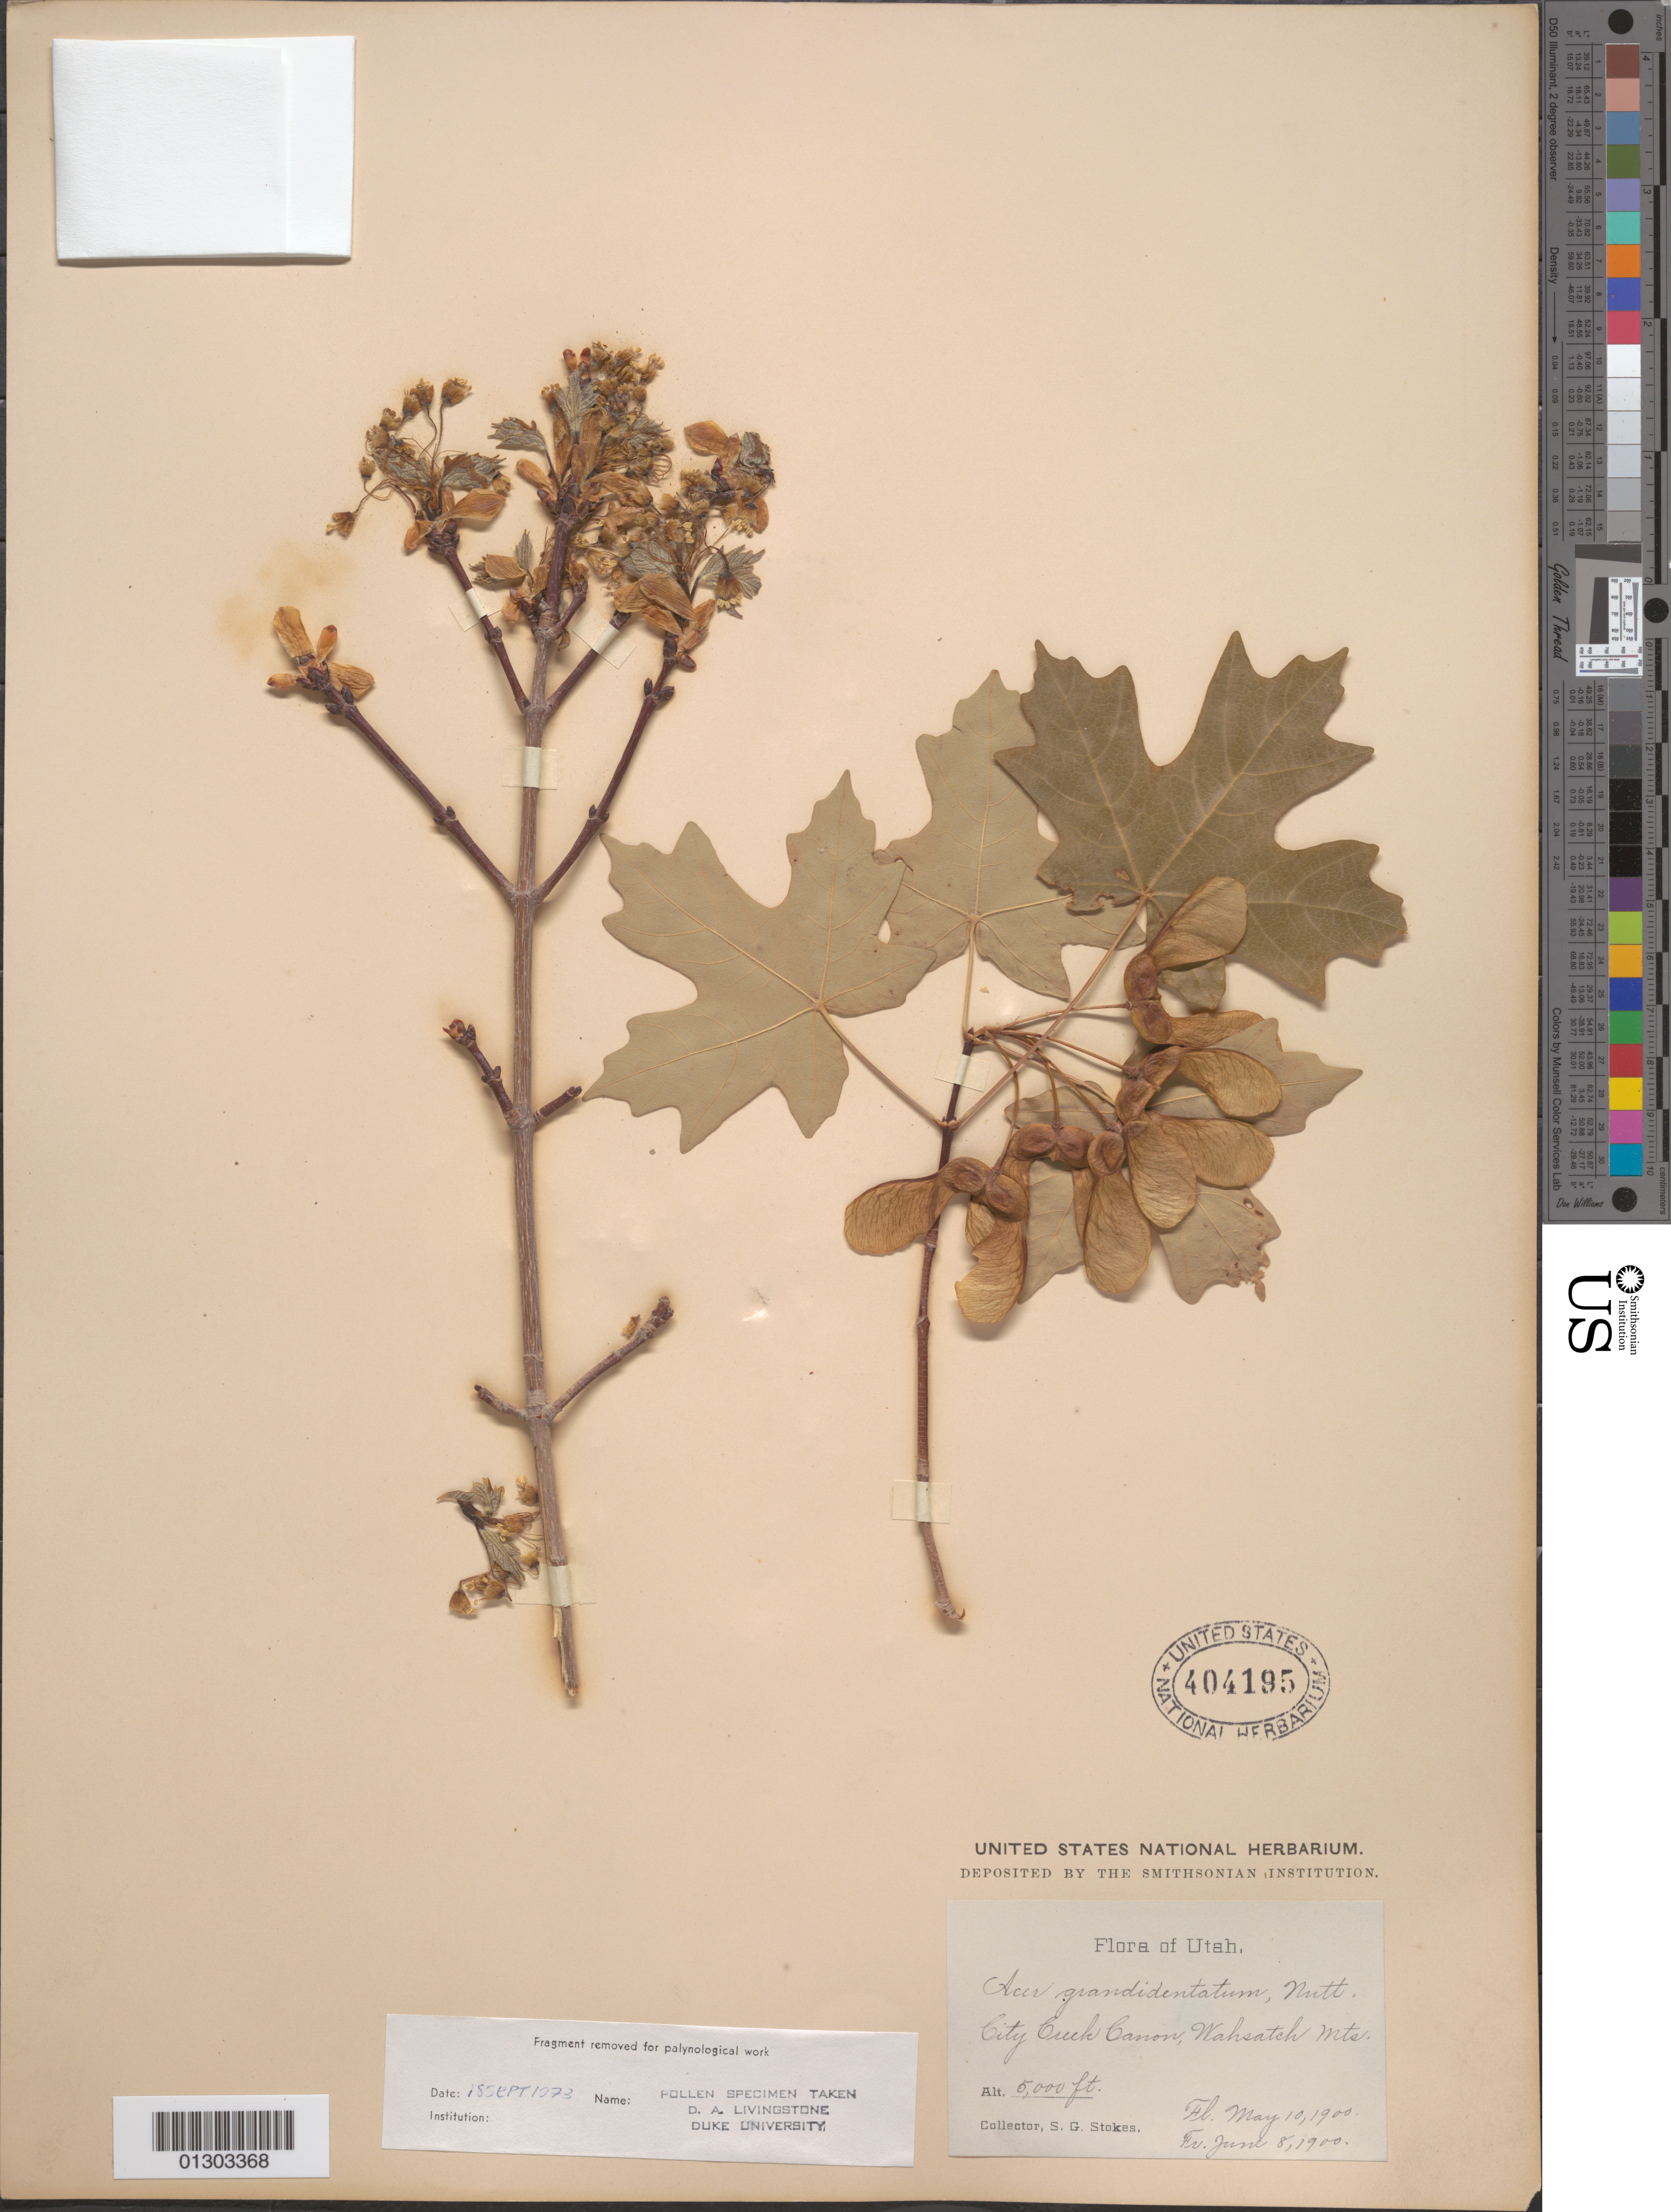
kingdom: Plantae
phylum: Tracheophyta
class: Magnoliopsida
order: Sapindales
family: Sapindaceae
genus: Acer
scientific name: Acer grandidentatum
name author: Nutt.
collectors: S. G. Stokes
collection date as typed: Fl. May 10, 1900; Fr. June 8, 1900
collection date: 1900-05-10,1900-06-08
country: United States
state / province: Utah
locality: City Creek Canon, Wahsatch Mts.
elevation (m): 1524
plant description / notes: From Label: Fl. May 10, 1900; Fr. June 8, 1900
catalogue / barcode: US 404195